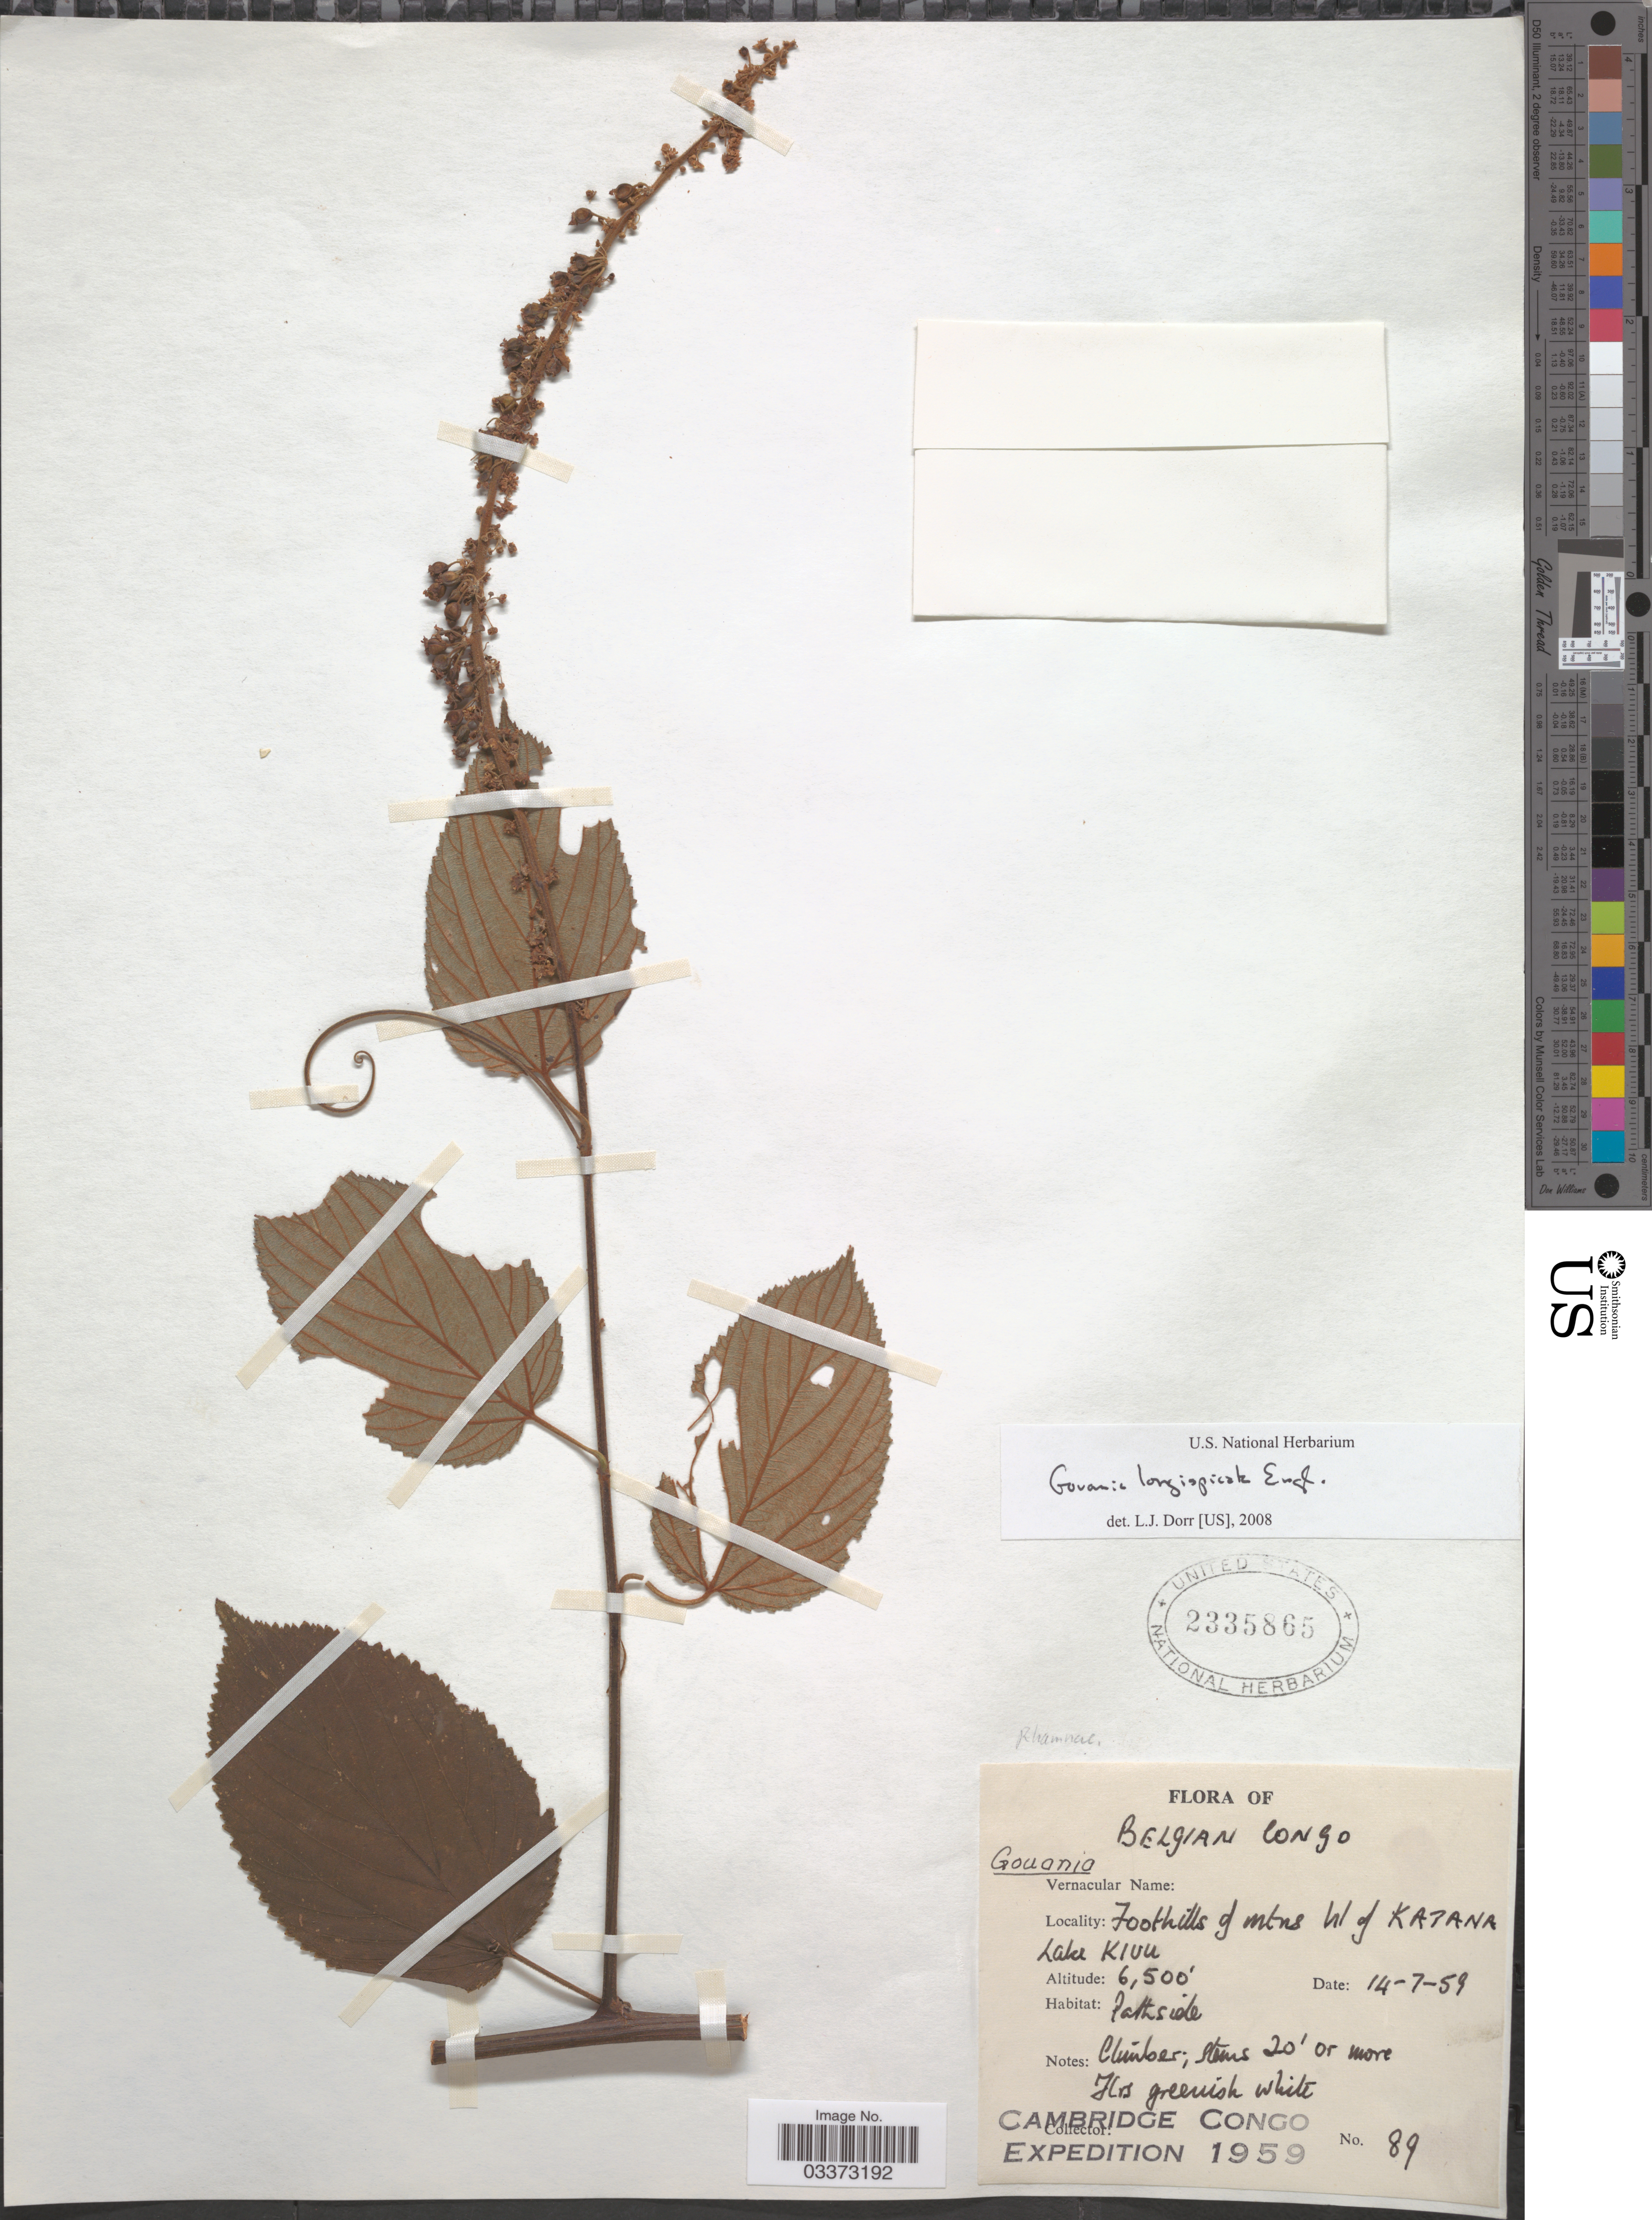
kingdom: Plantae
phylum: Tracheophyta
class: Magnoliopsida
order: Rosales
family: Rhamnaceae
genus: Gouania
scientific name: Gouania longispicata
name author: Engl.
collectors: Cambridge Congo Expedition 1959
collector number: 89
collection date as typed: Transcribed d/m/y: 14/7/59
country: Congo, Democratic Republic of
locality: Belgian Congo. Foothills of mtns W of Katana Lake Kivu.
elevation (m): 1981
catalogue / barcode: US 2335865